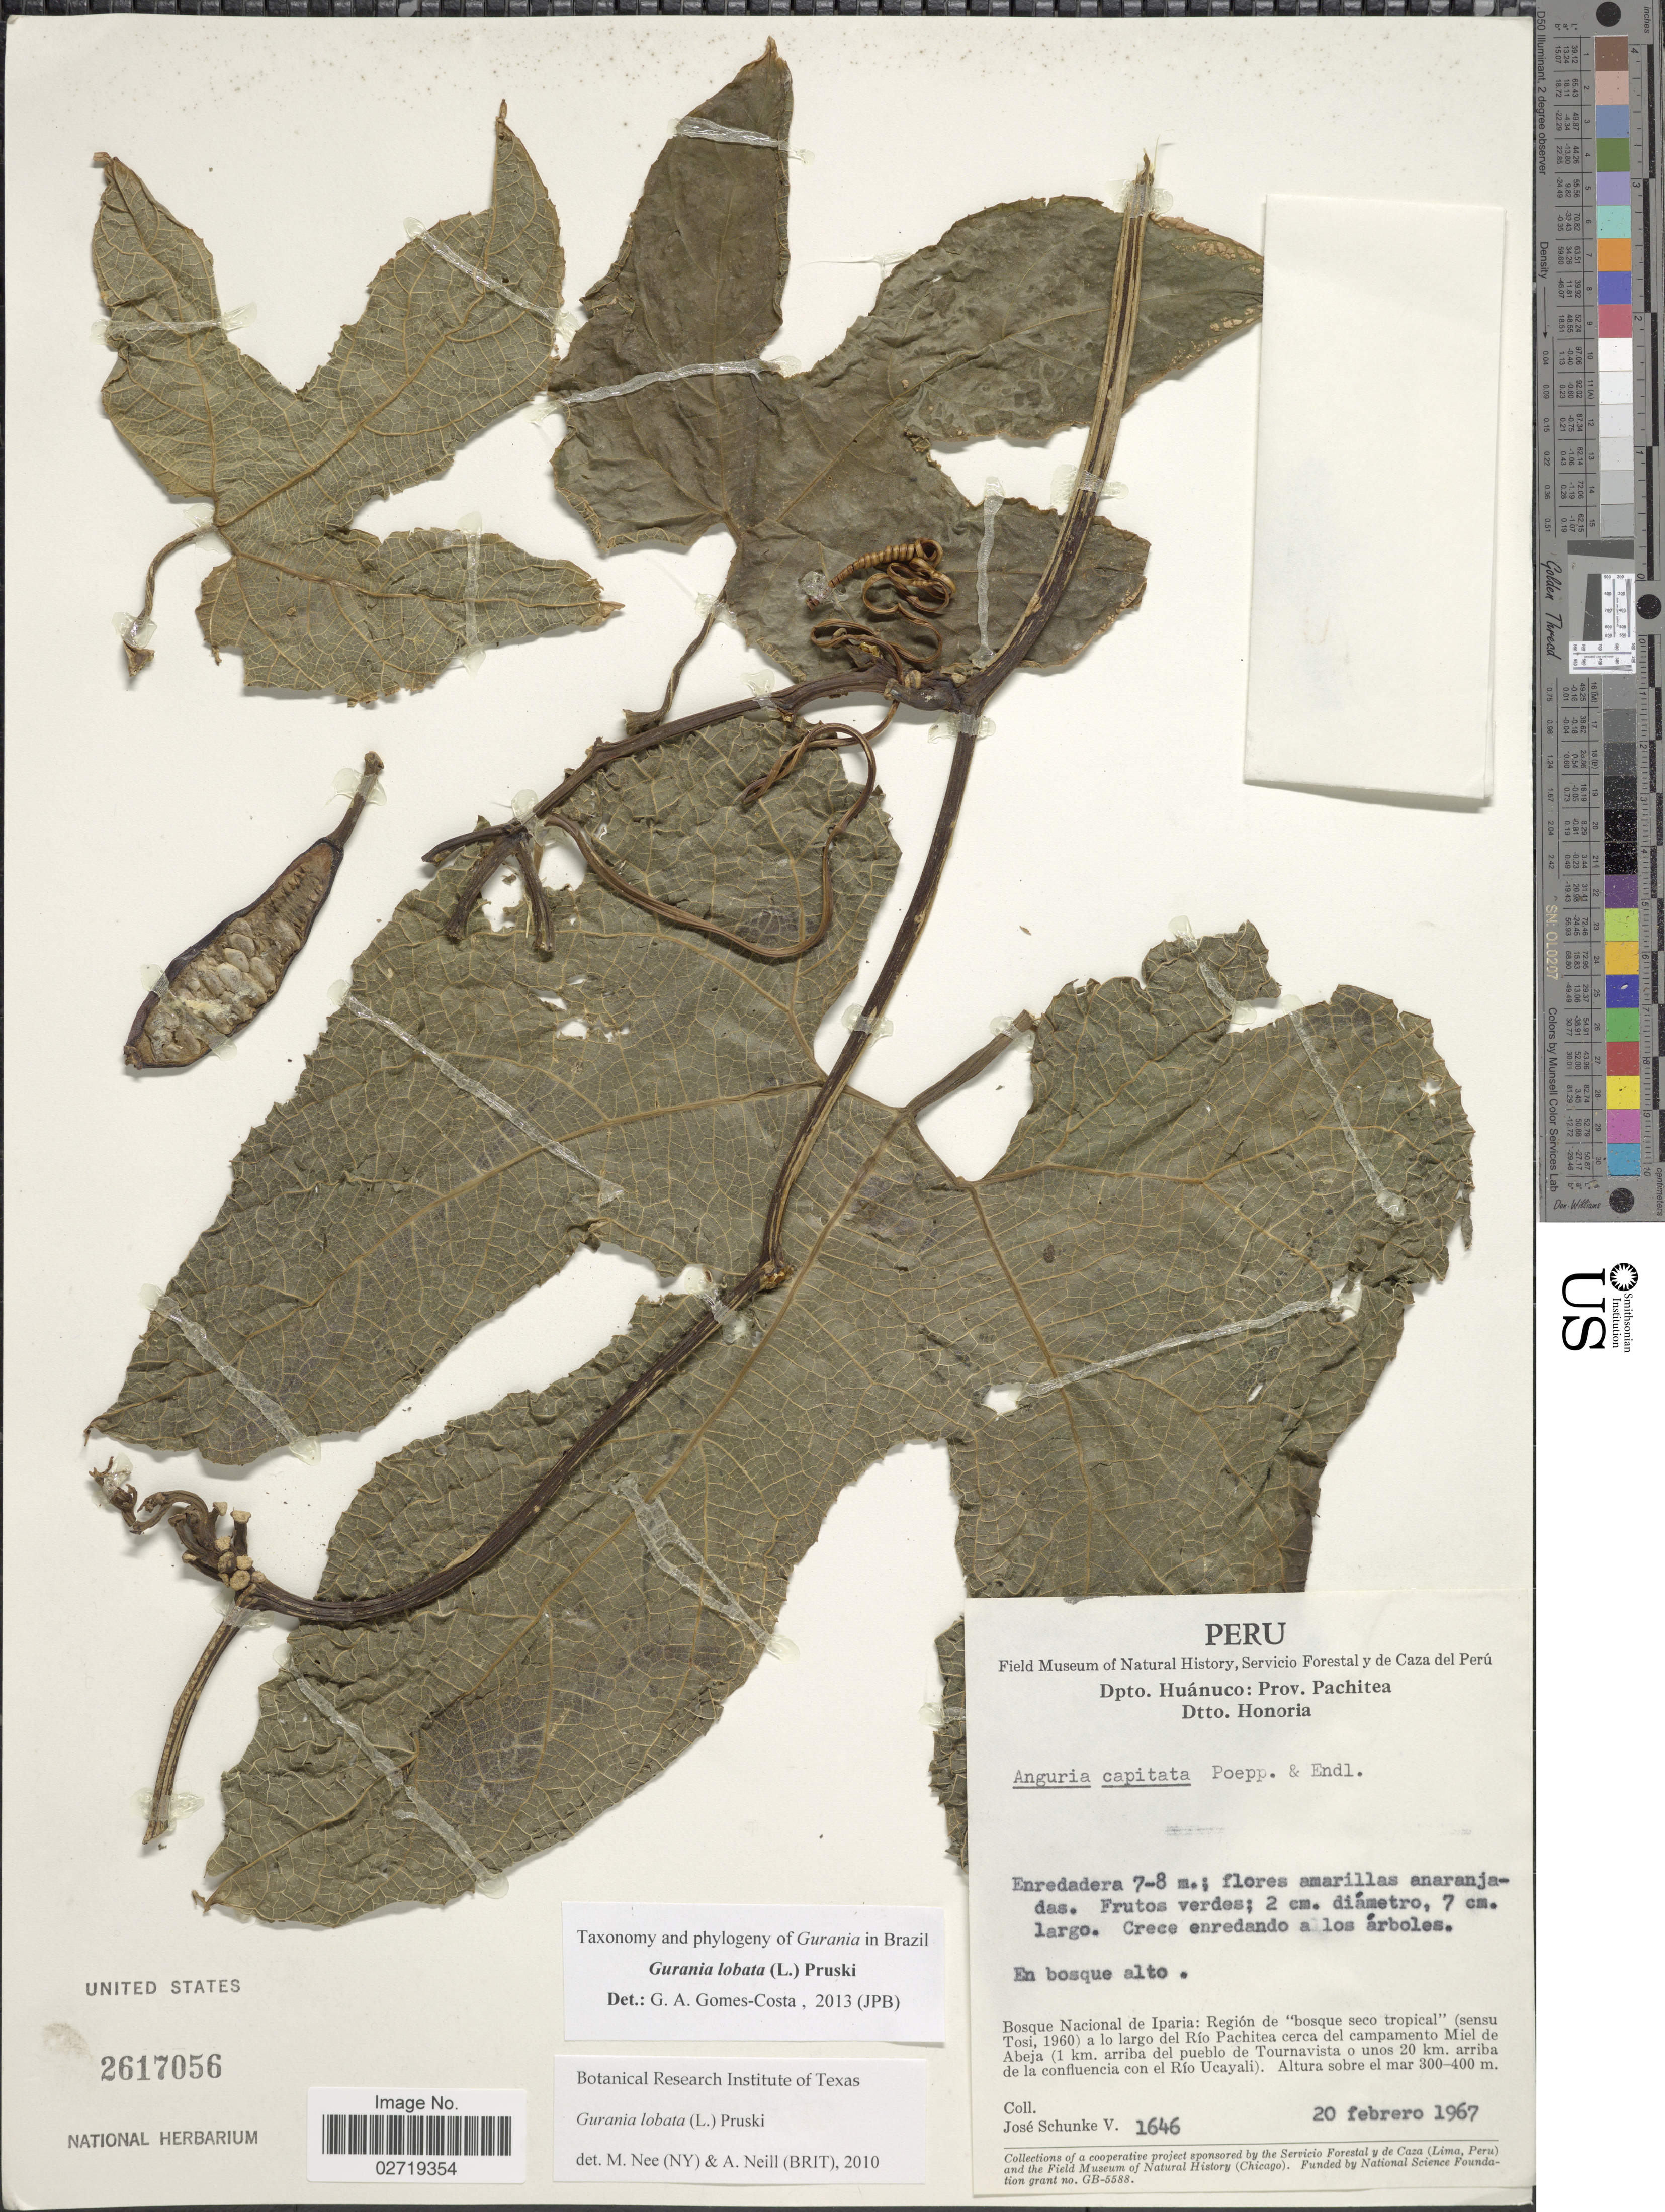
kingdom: Plantae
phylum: Tracheophyta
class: Magnoliopsida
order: Cucurbitales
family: Cucurbitaceae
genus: Gurania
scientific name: Gurania lobata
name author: (L.) Pruski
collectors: J. Schunke Vigo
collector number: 1646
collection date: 1967-02-20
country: Peru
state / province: Huánuco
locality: Dpto. Huánuco: Prov. Pachitea, Dtto. Honoria, En bosque alto, Bosque Nacional de Iparia: Región de 'bosque seco tropical' (sensu Tosi, 1960) a lo largo del Río Pachitea cerca del campamento Miel de Abeja ( 1 km arriba del pueblo de Tournavista o unos 20 km arriba de la confluencia con el Río Ucayali)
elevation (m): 300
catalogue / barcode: US 2617056